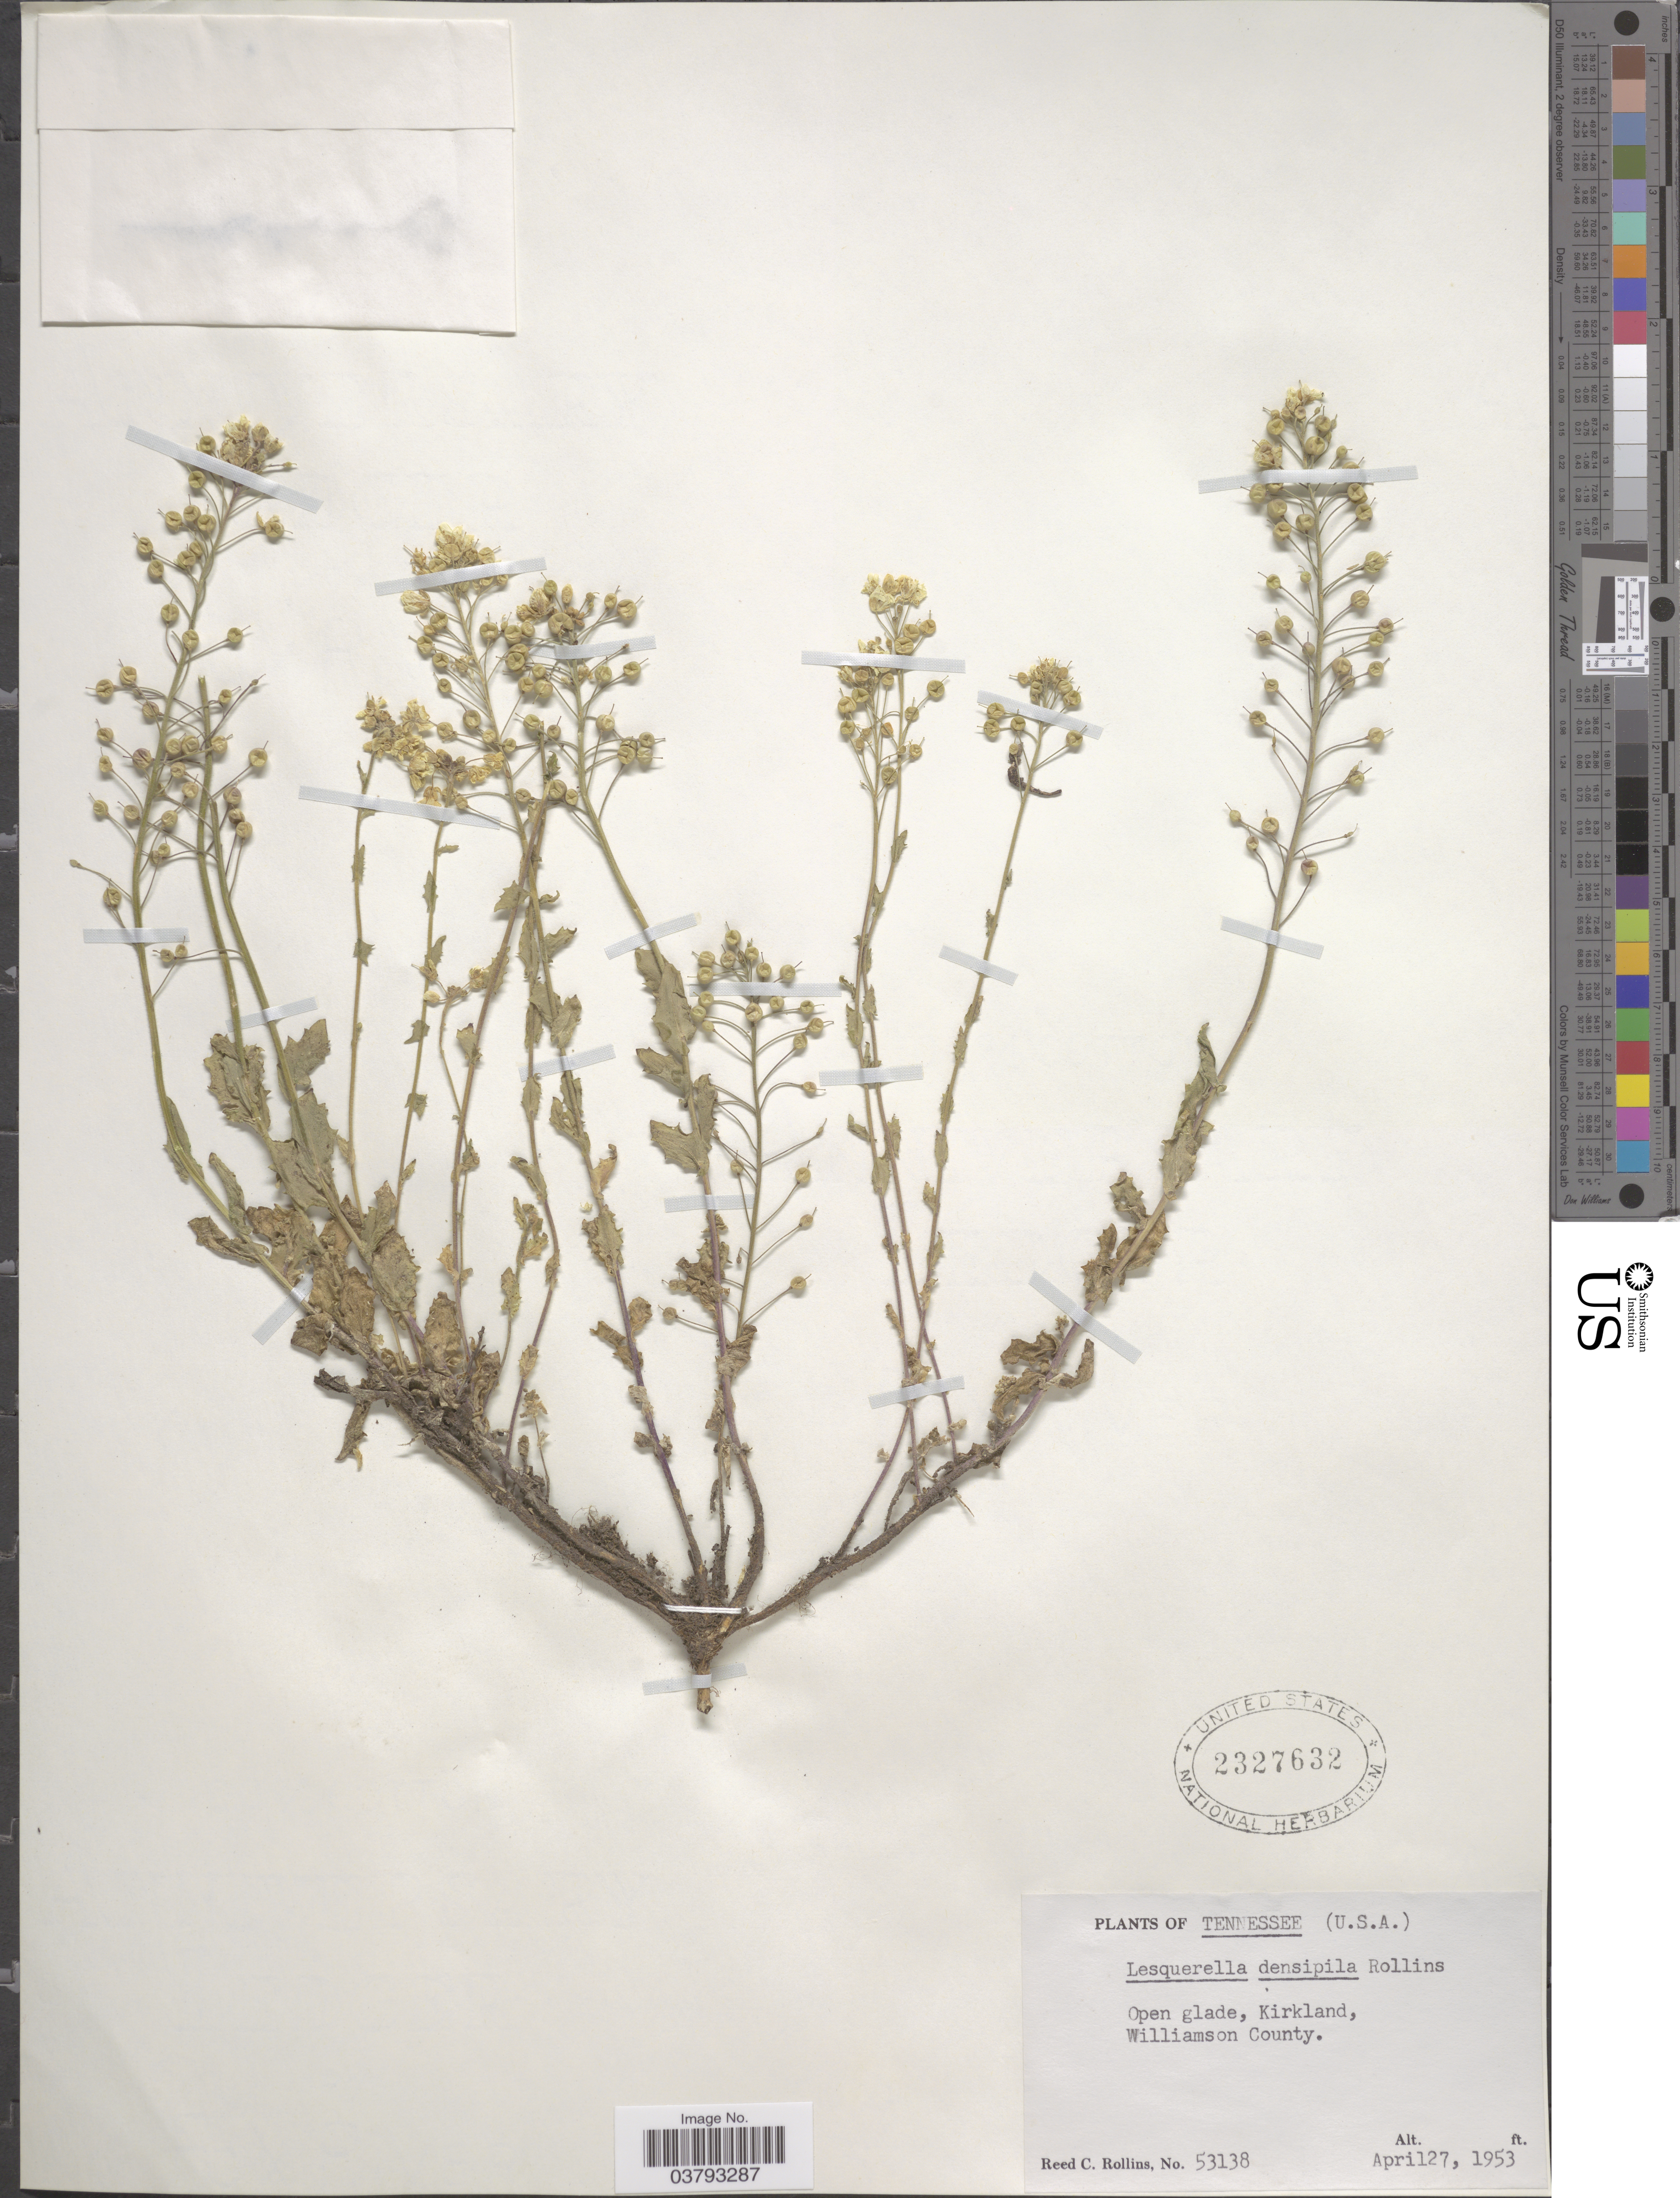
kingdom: Plantae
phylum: Tracheophyta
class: Magnoliopsida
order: Brassicales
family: Brassicaceae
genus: Lesquerella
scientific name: Lesquerella densipila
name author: Rollins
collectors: R. C. Rollins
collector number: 53138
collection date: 1953-04-27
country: United States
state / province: Tennessee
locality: Kirkland, Williamson County.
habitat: open glade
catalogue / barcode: US 2327632